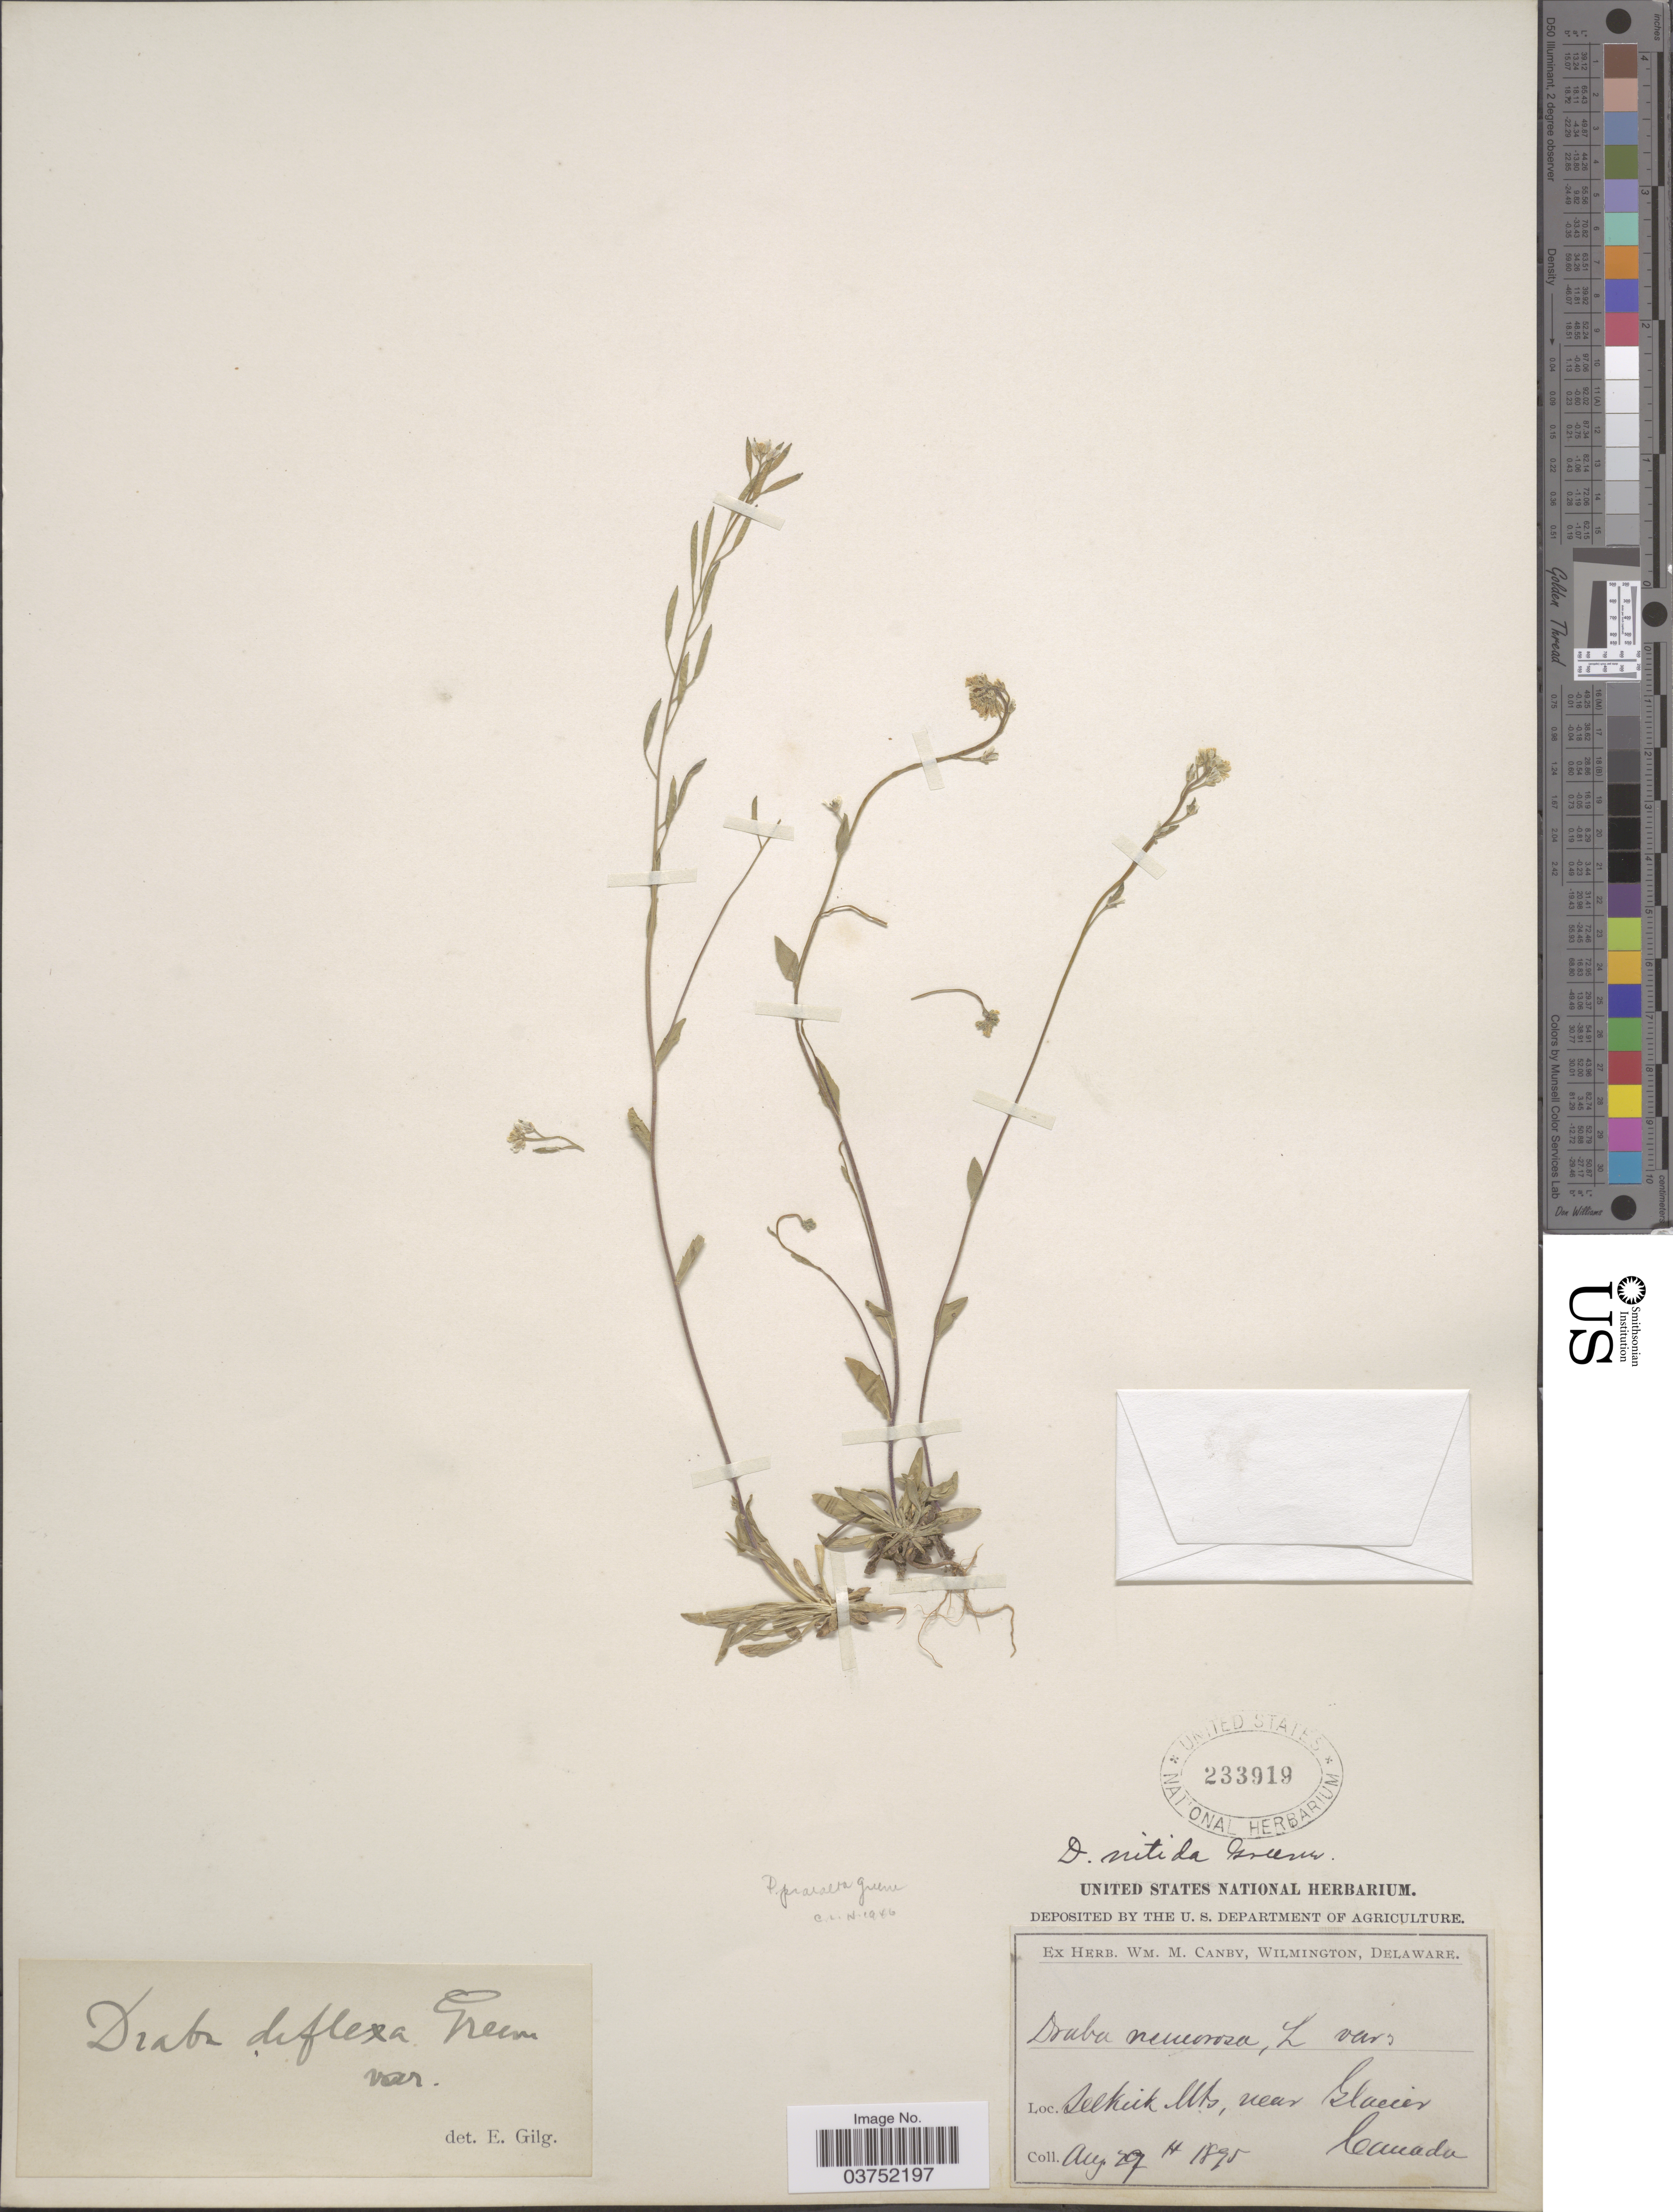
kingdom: Plantae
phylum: Tracheophyta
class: Magnoliopsida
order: Brassicales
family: Brassicaceae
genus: Draba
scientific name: Draba praealta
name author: Greene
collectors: ex herb. W.M. Canby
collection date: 1895-08-27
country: Canada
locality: Selkirk Mts, near Glacier.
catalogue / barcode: US 233919